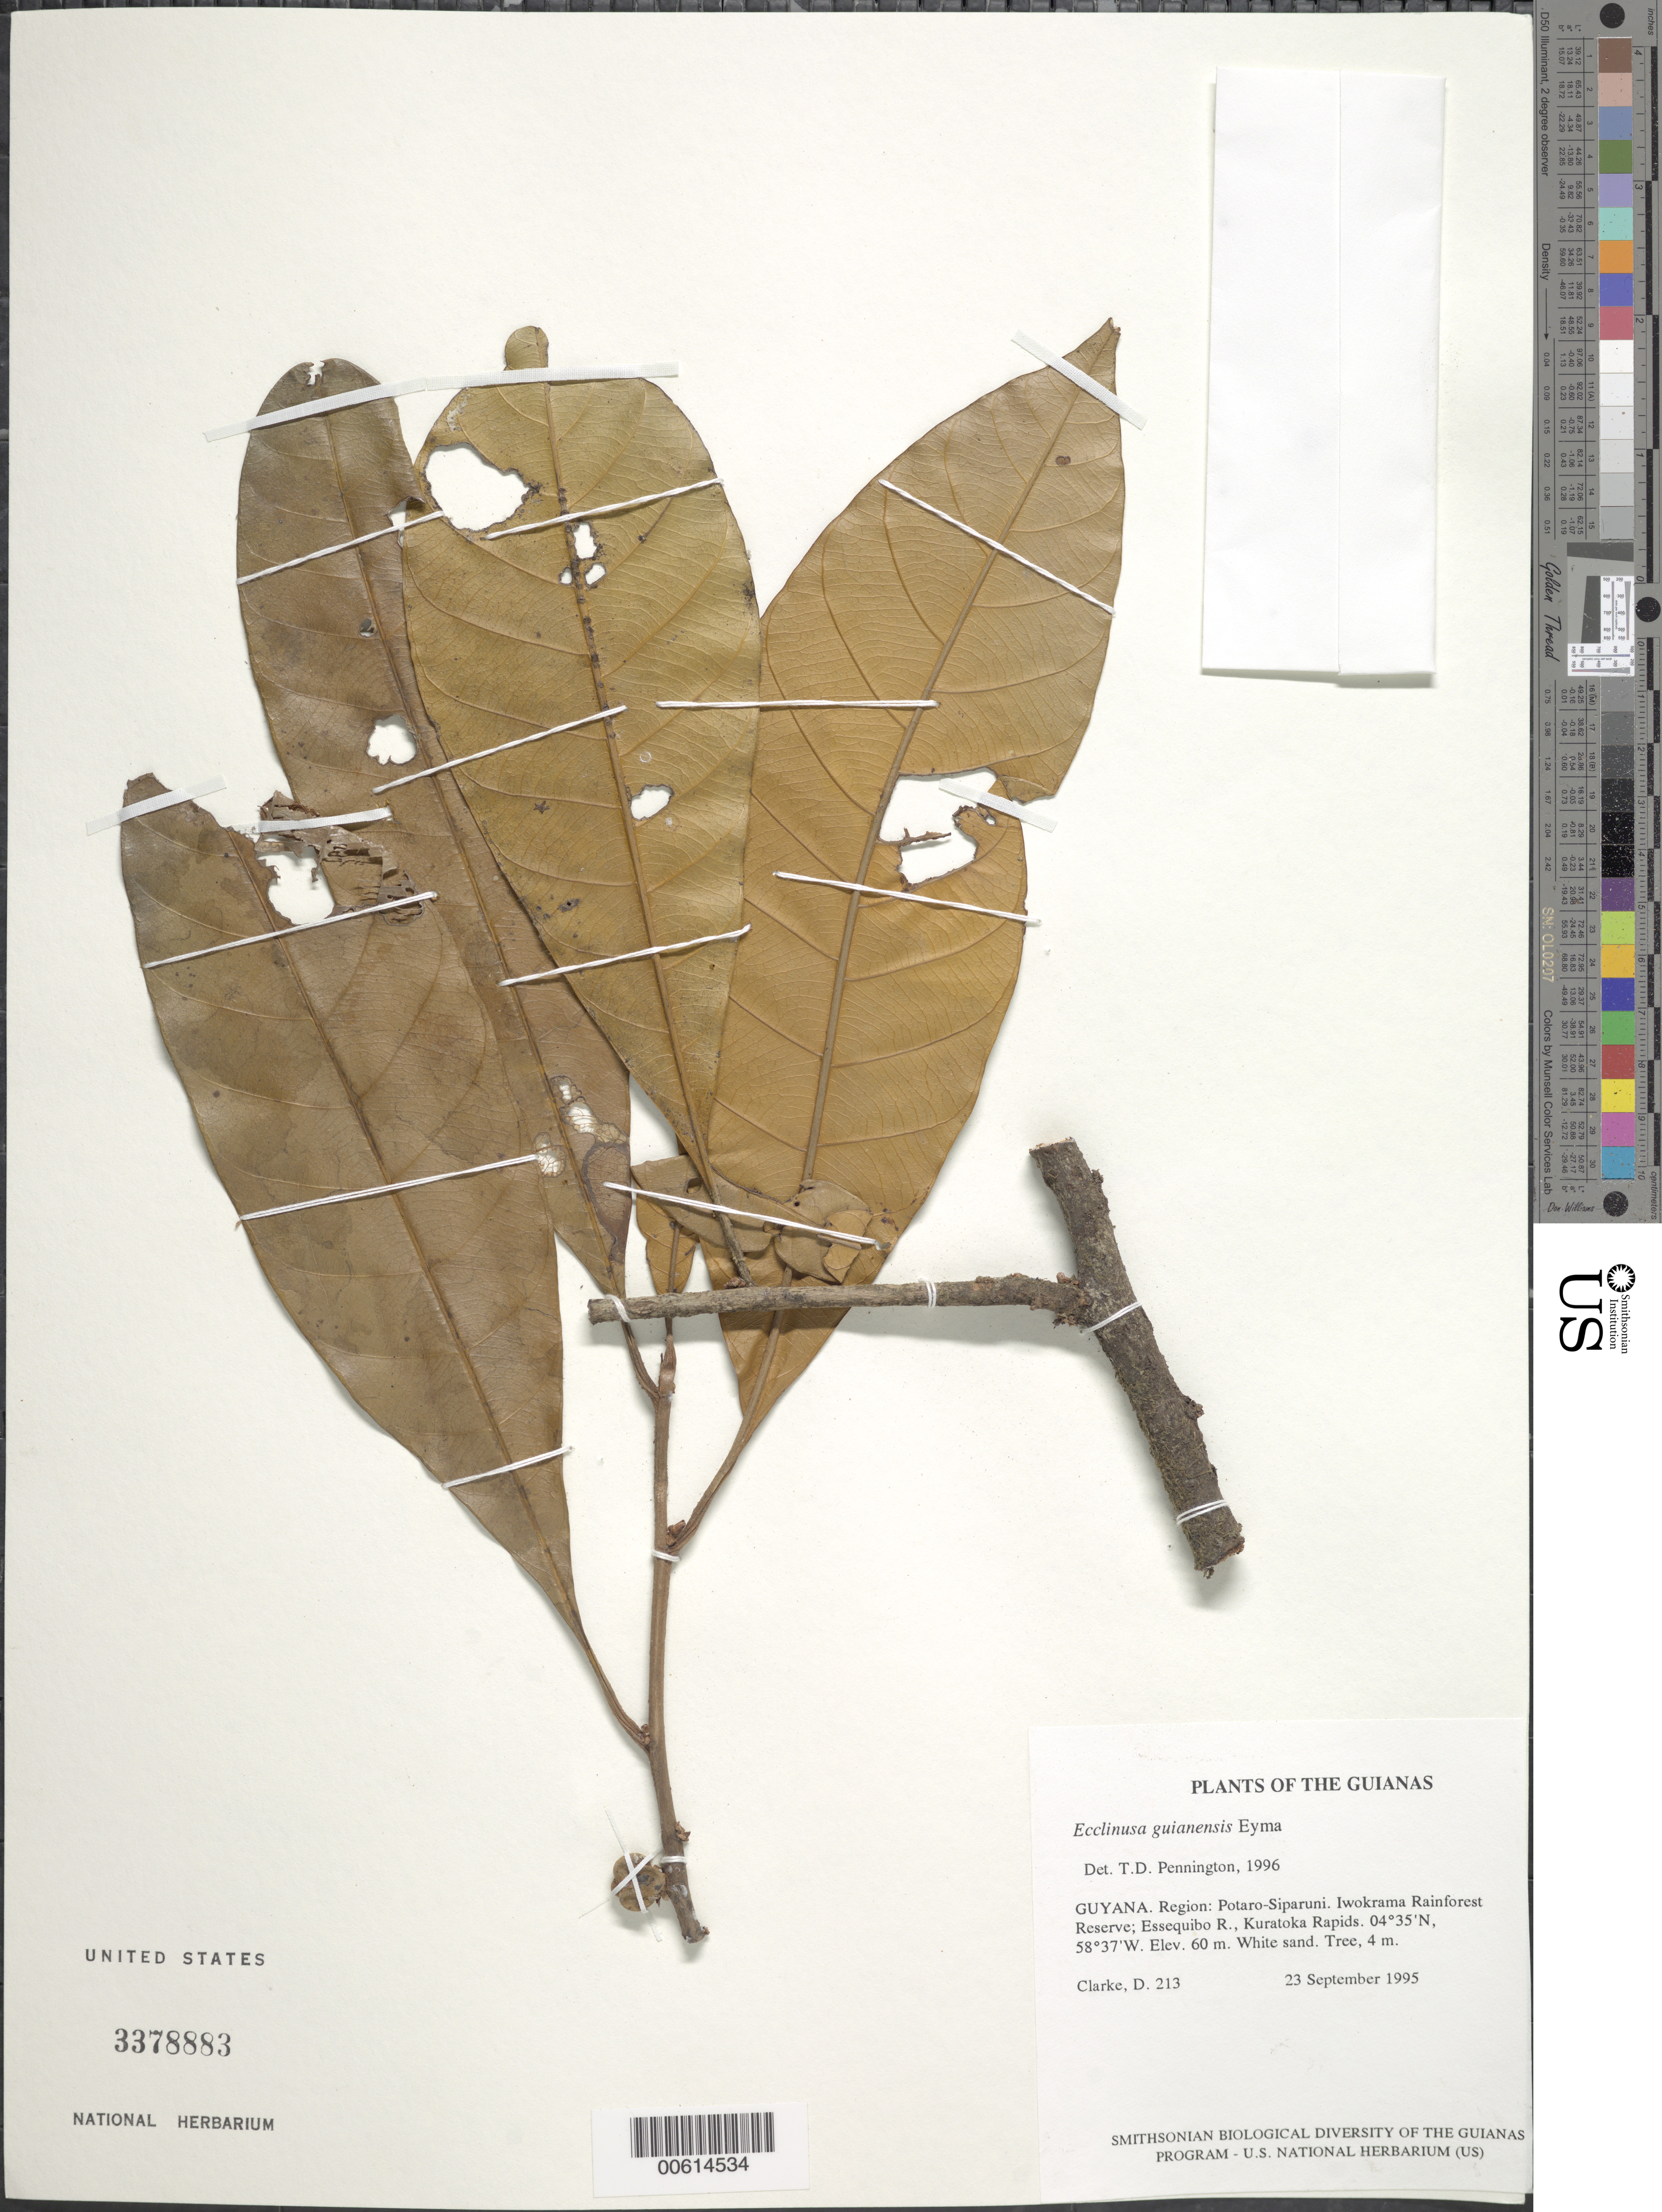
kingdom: Plantae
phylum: Tracheophyta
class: Magnoliopsida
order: Ericales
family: Sapotaceae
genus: Ecclinusa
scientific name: Ecclinusa guianensis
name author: Eyma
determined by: Pennington, T. D., (K)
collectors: H. D. Clarke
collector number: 213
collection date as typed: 23 September 1995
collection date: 1995-09-23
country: Guyana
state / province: Potaro-Siparuni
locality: Iwokrama Rainforest Reserve; Essequibo R., Kuratoka Rapids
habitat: White sand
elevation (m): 60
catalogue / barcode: US 3378883